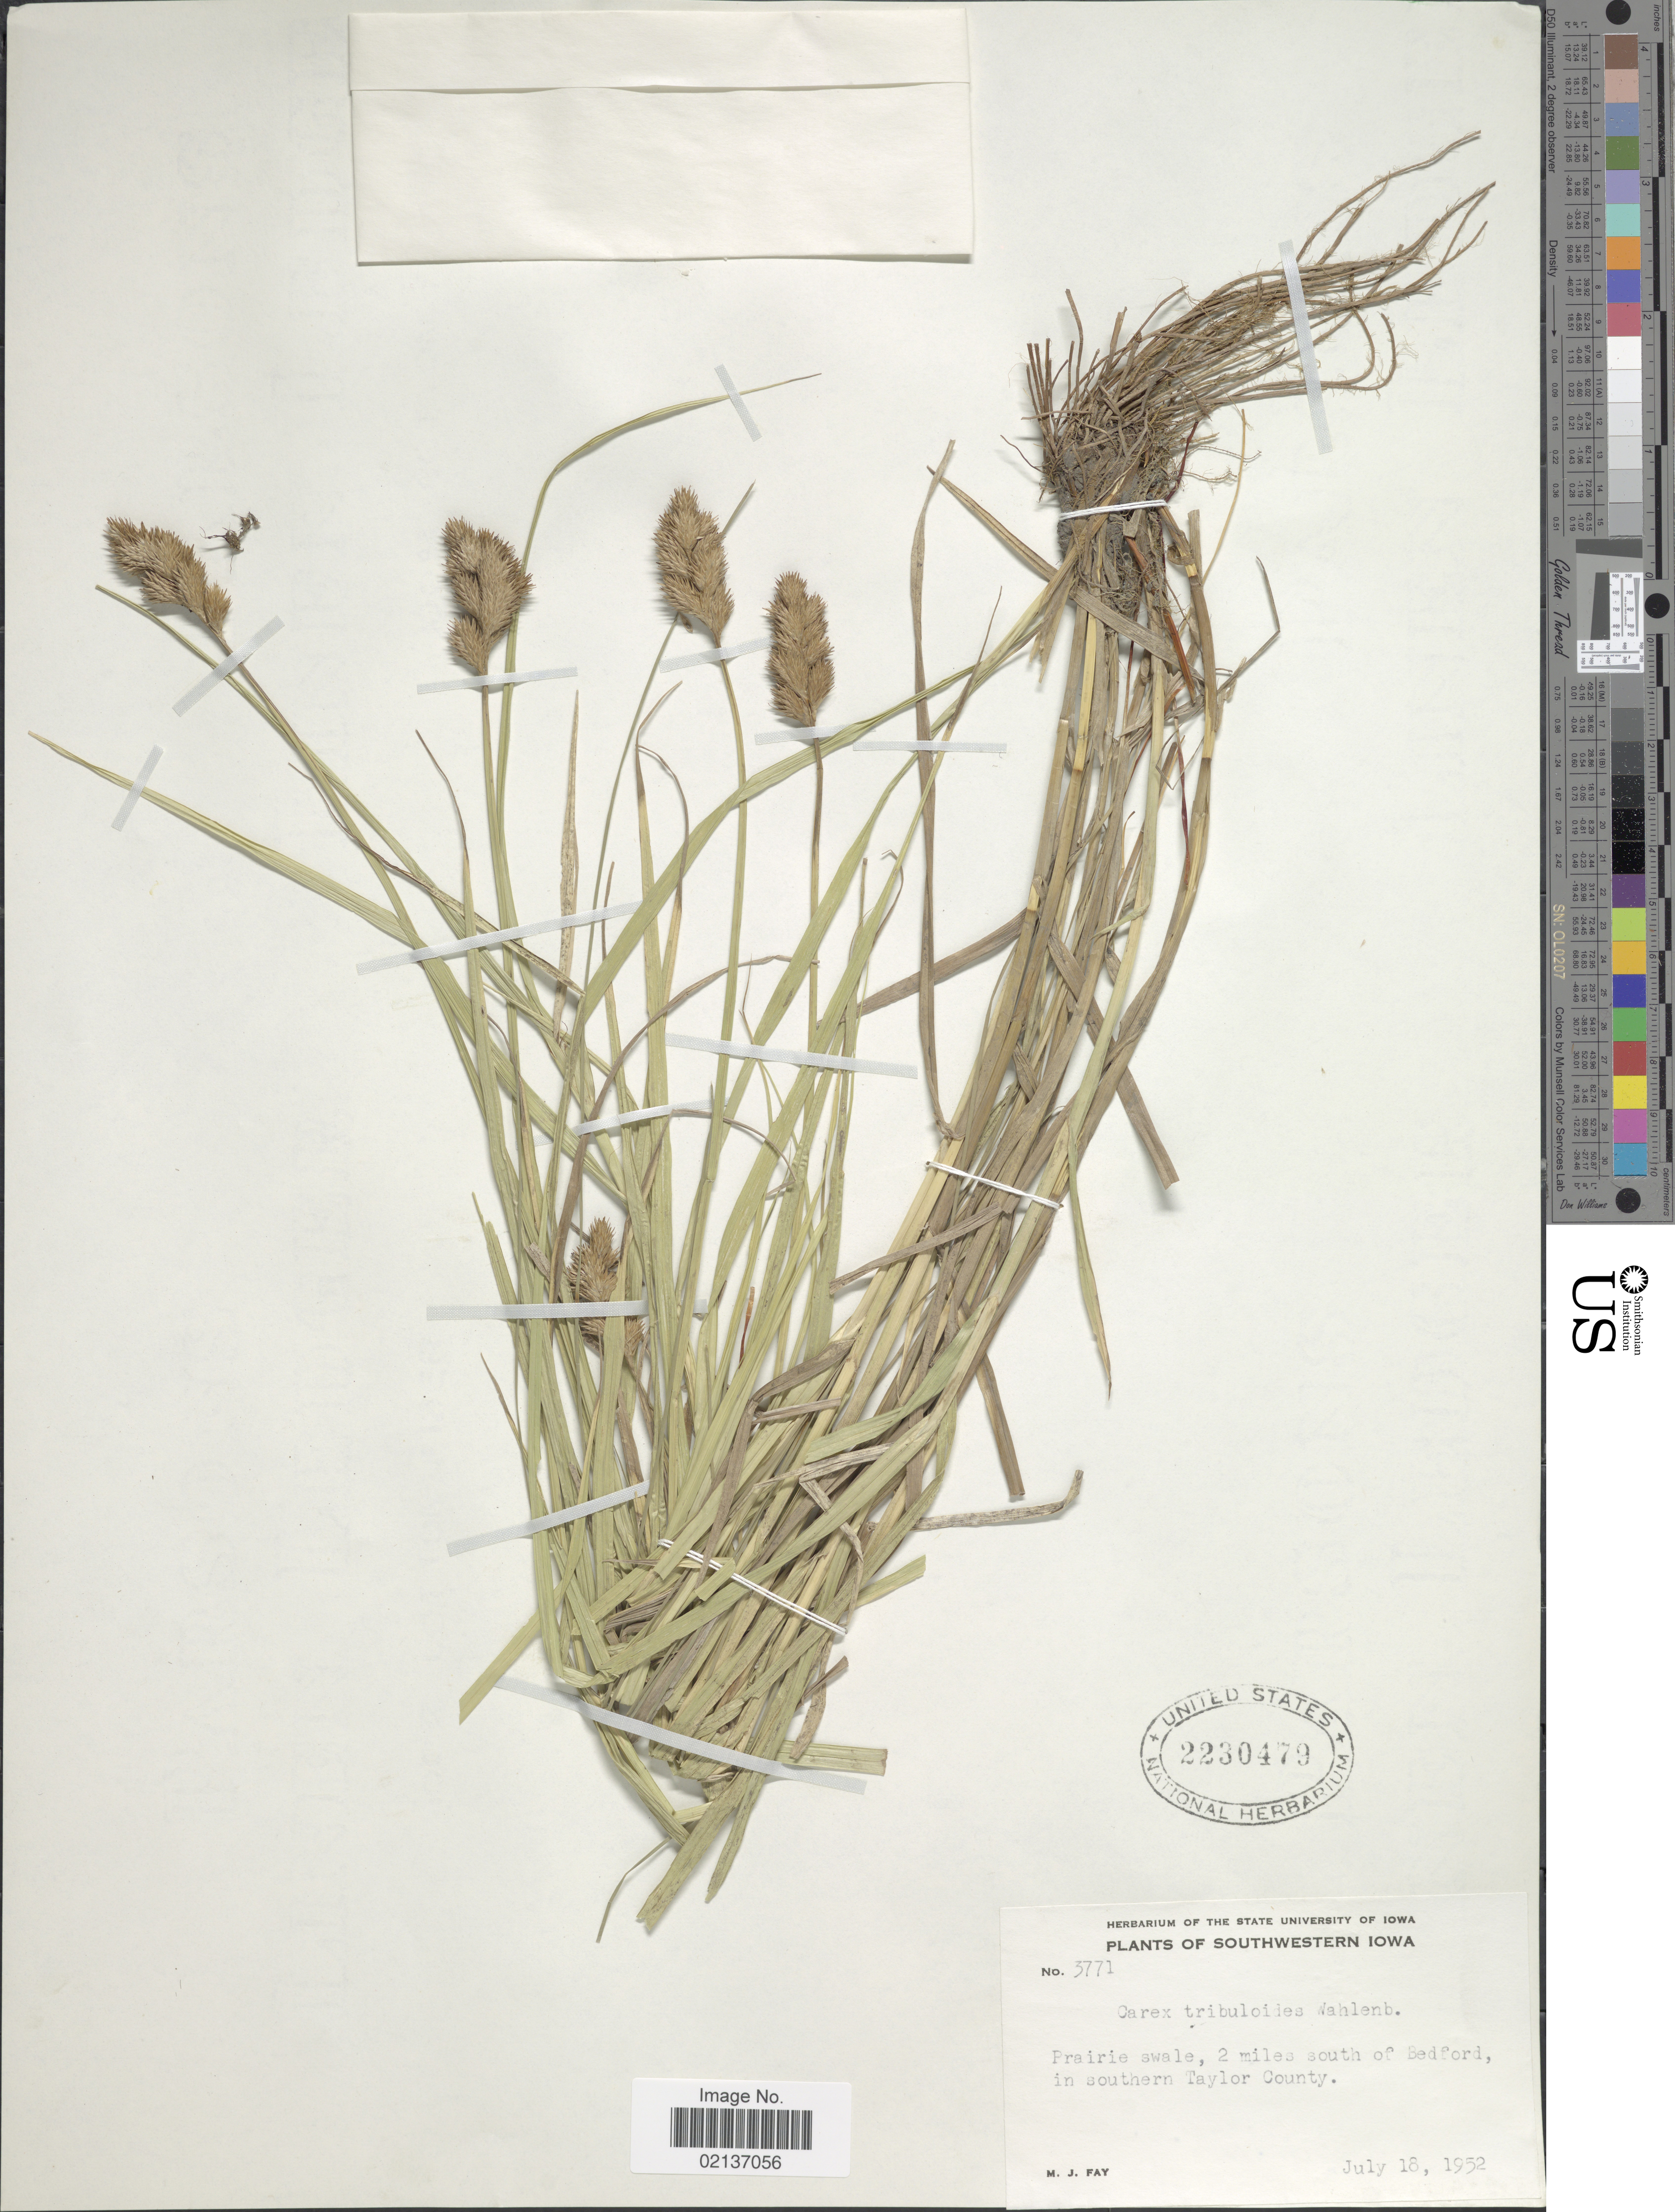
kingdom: Plantae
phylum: Tracheophyta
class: Liliopsida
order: Poales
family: Cyperaceae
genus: Carex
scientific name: Carex tribuloides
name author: Wahlenb.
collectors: M. Fay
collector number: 3771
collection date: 1952-07-18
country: United States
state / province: Iowa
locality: Southwestern Iowa, 2 miles south of Bedford in southern Taylor County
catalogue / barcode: US 2230479